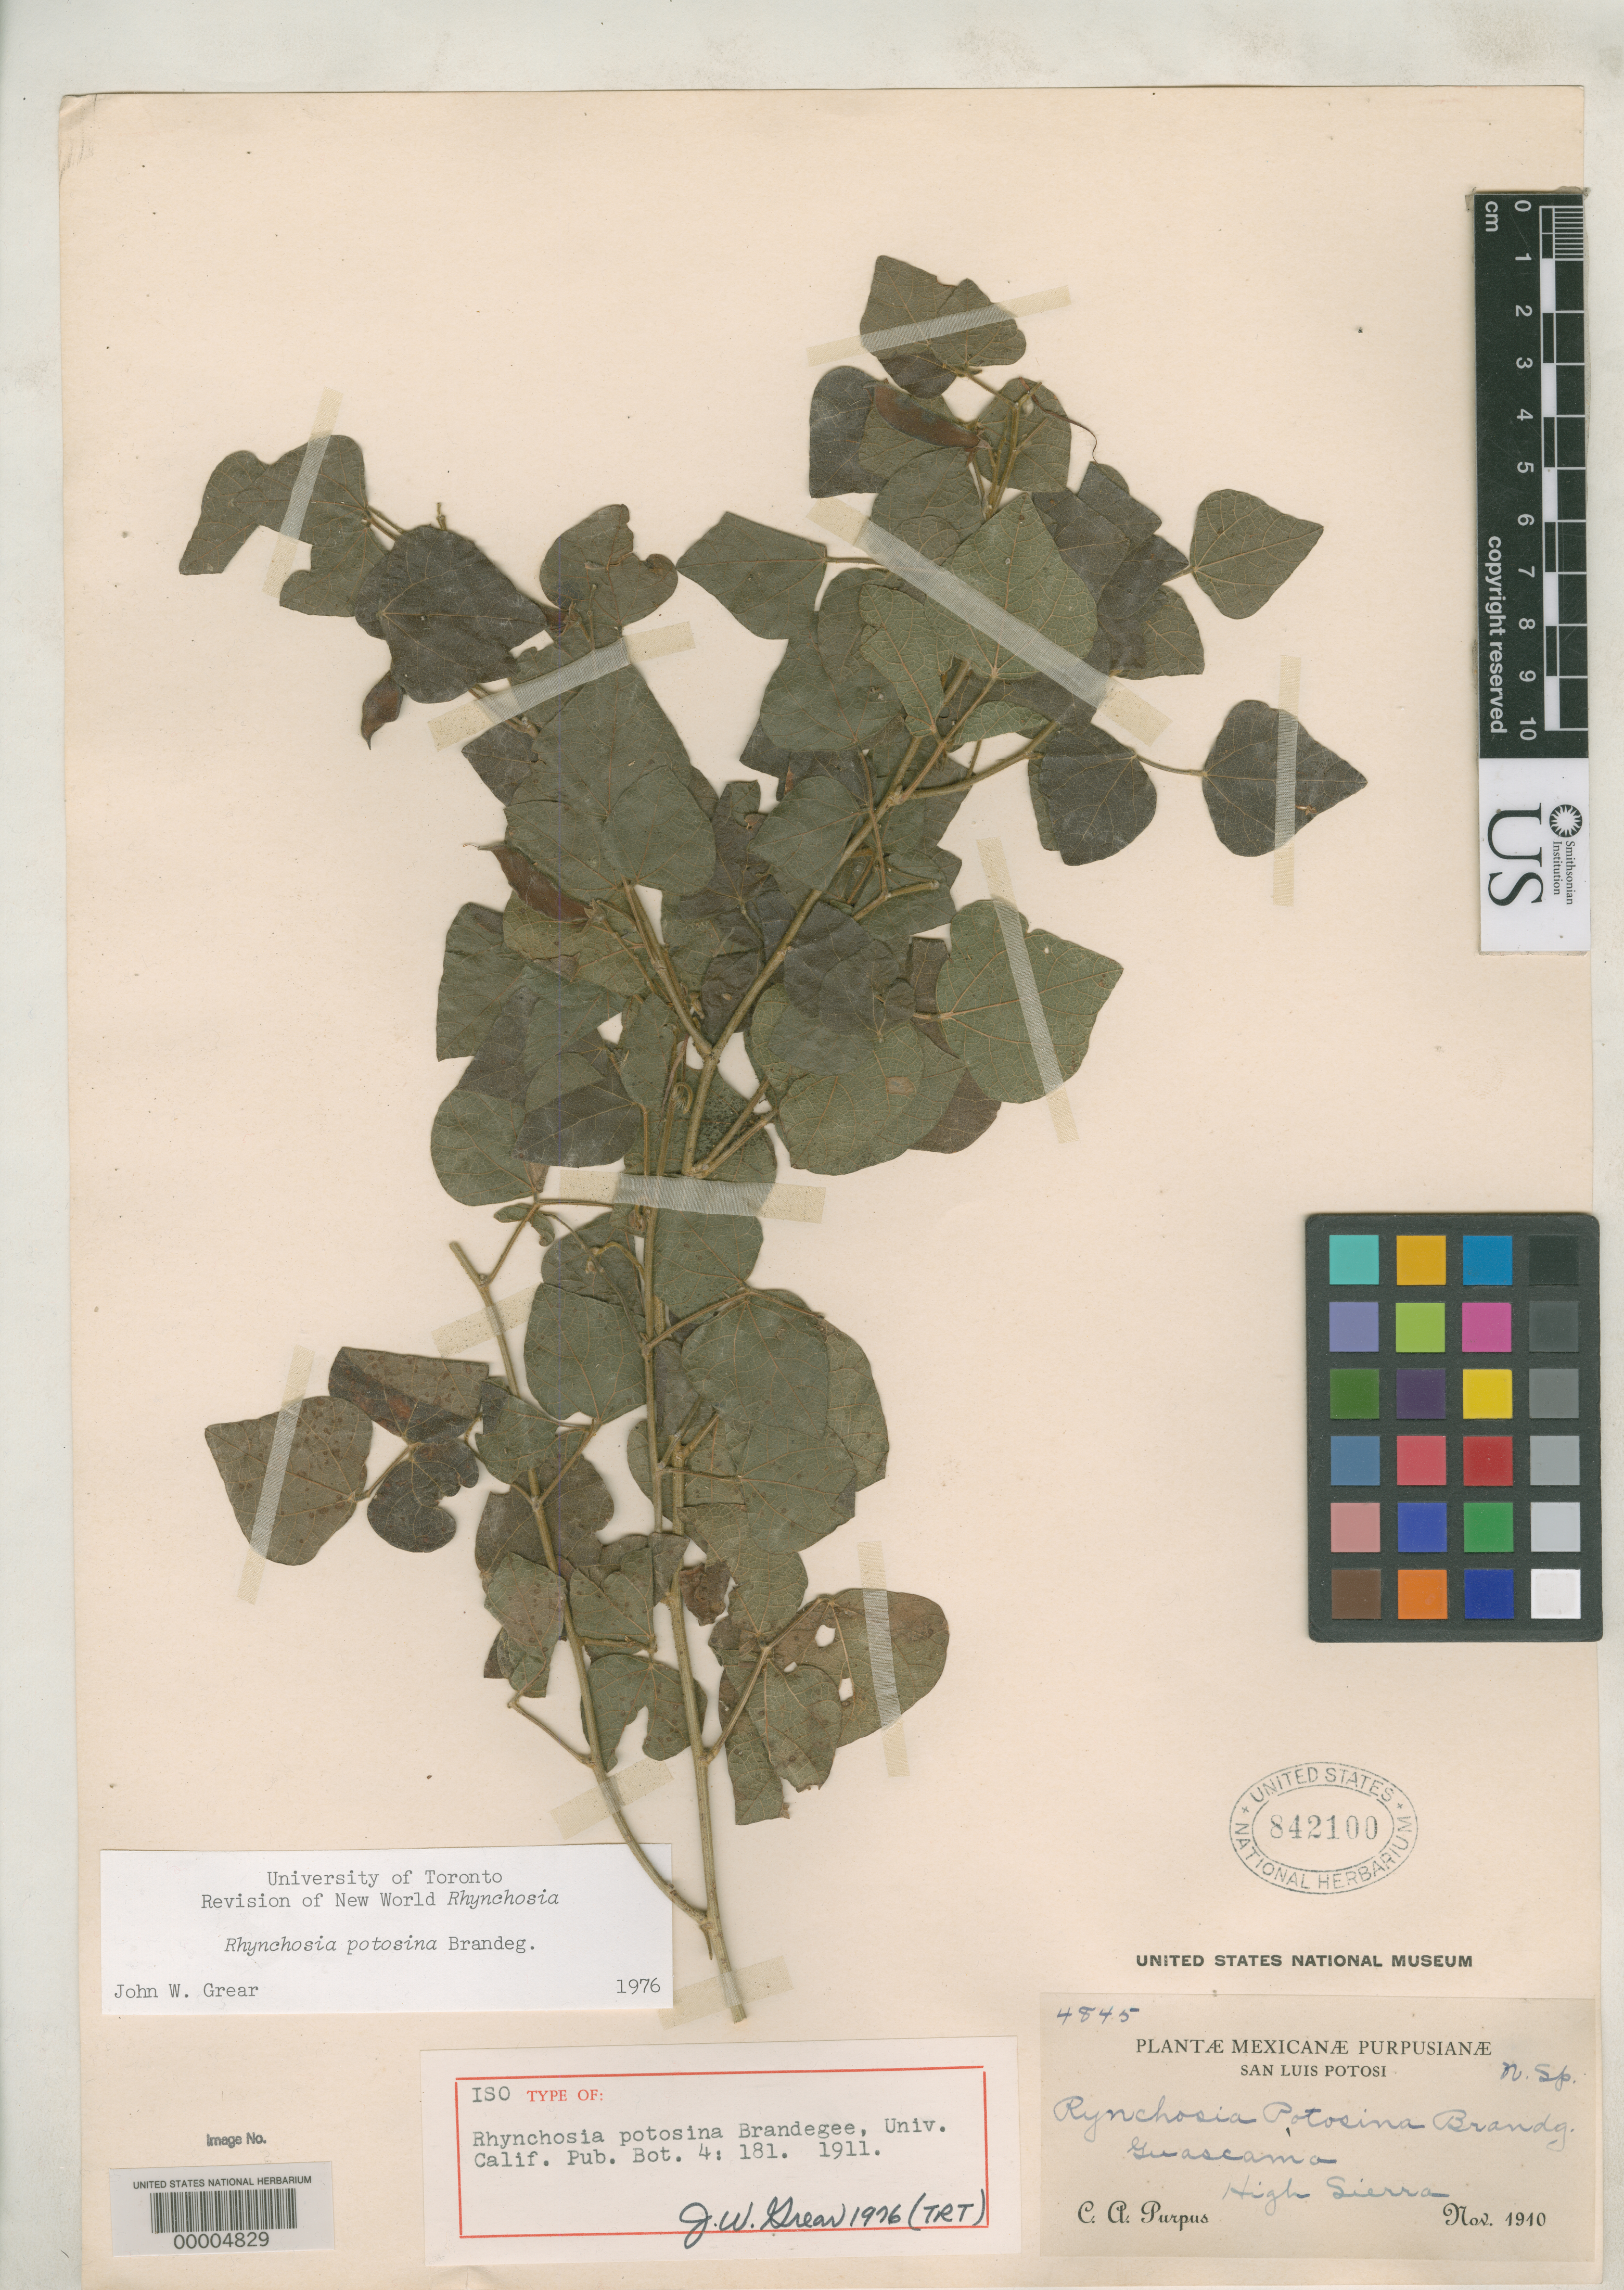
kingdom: Plantae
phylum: Tracheophyta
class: Magnoliopsida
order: Fabales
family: Fabaceae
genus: Rhynchosia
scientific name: Rhynchosia potosina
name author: Brandegee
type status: Isotype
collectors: C. A. Purpus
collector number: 4845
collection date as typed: Nov 1910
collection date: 1910-11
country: Mexico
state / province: San Luis Potosi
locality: Near Guascama and Agua Media.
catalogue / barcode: US 842100